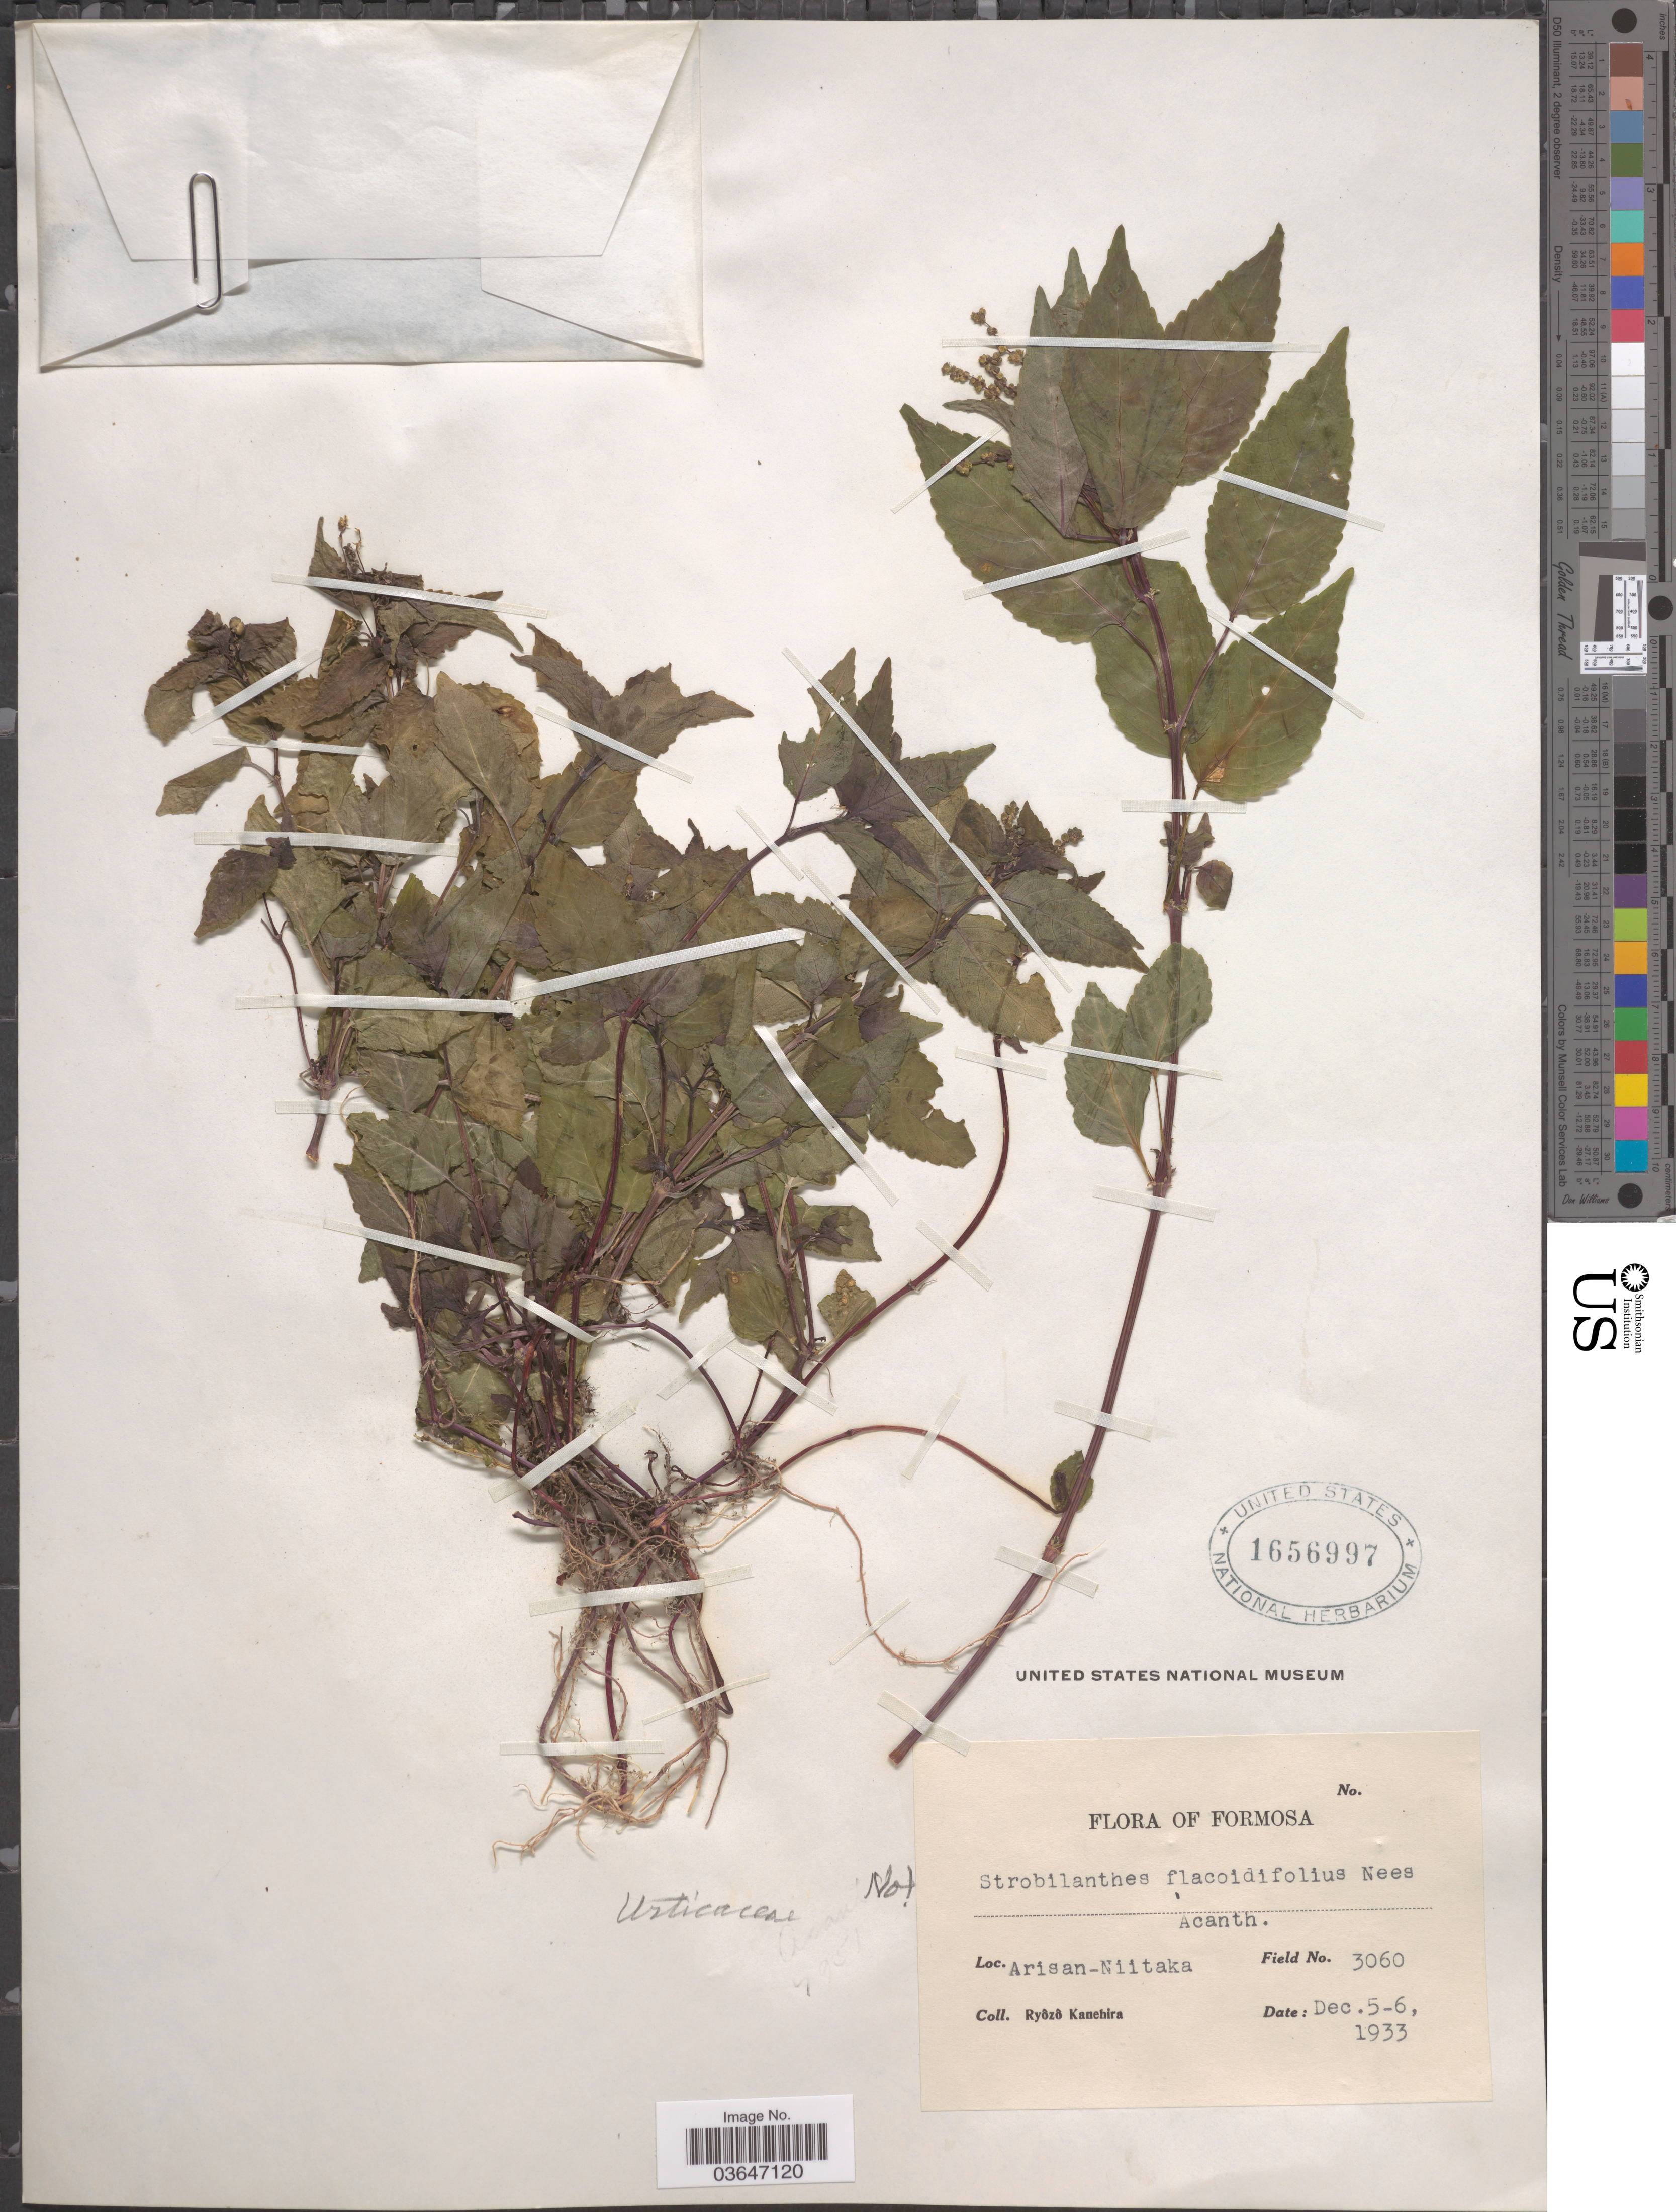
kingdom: Plantae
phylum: Tracheophyta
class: Magnoliopsida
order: Proteales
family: Proteaceae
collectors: R. Kanehira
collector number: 3060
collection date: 1933-12-05/1933-12-06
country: Taiwan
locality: Formosa. Arisan-Niitaka.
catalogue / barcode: US 1656997